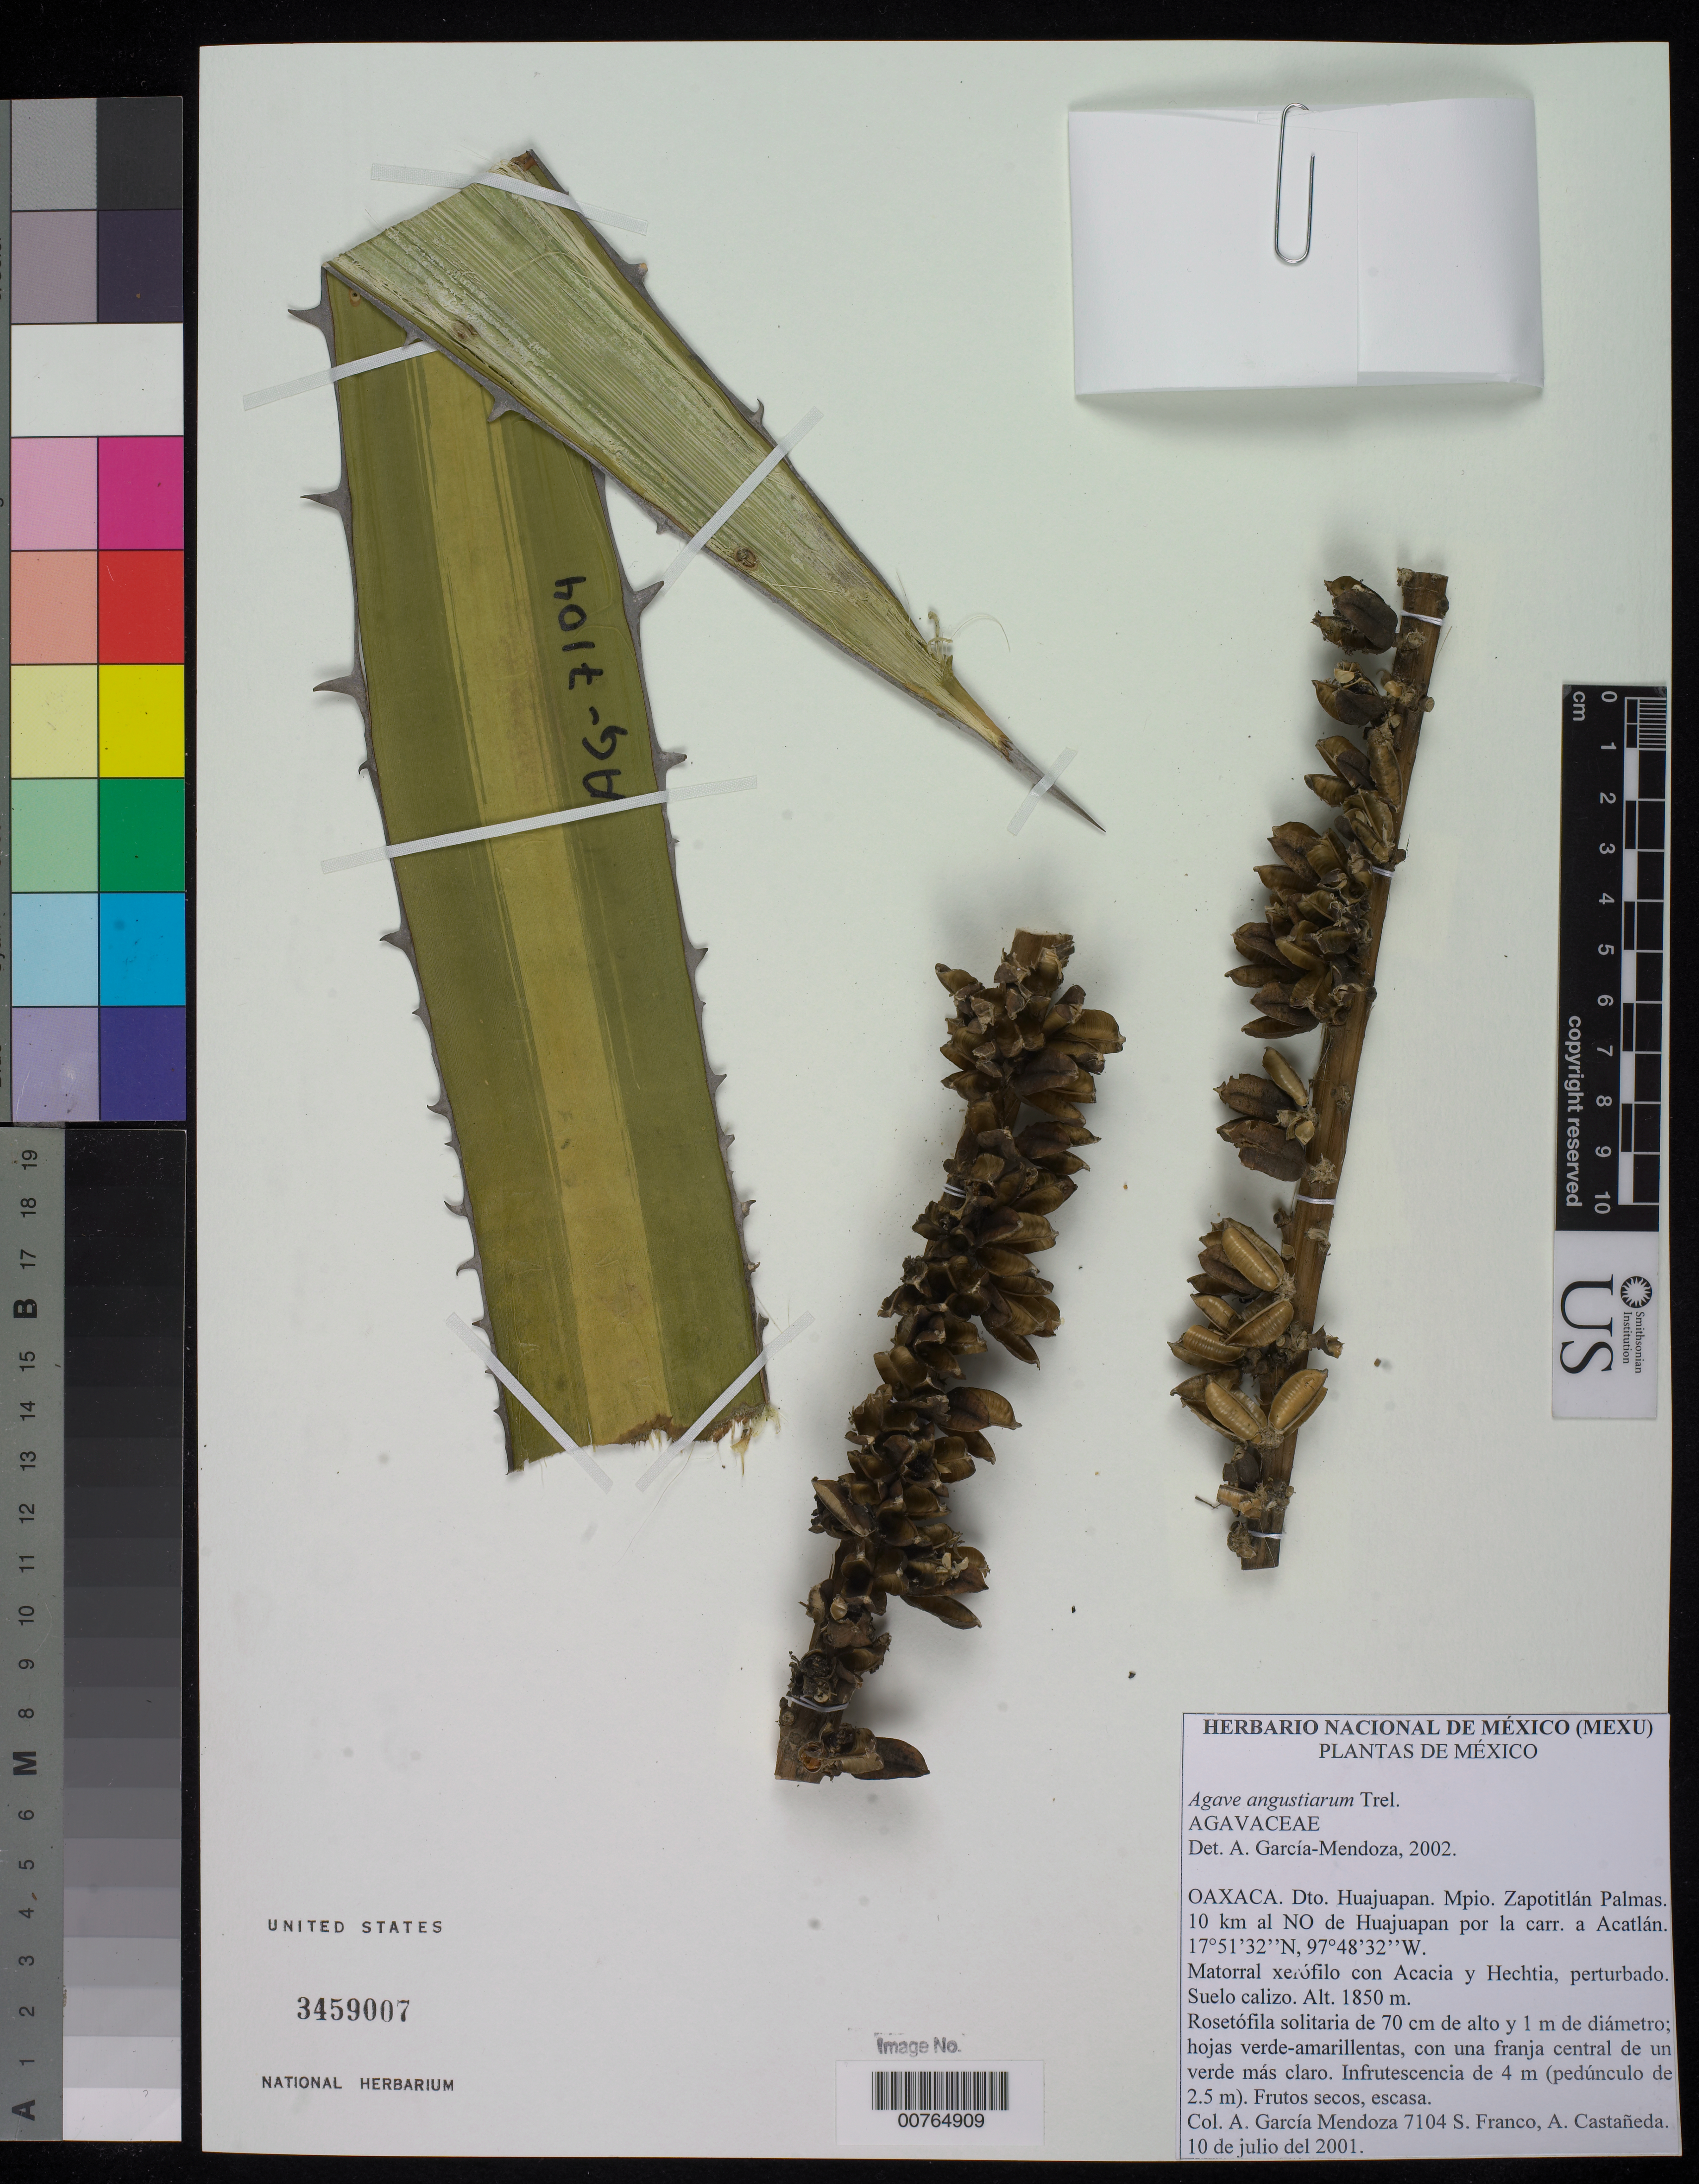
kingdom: Plantae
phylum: Tracheophyta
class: Liliopsida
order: Asparagales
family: Asparagaceae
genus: Agave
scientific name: Agave angustiarum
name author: Trel.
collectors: A. García-Mendoza, S. Franco & A. Castañeda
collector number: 7104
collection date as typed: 10 Jul 2001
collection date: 2001-07-10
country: Mexico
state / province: Oaxaca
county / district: Huajuapan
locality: Zapotitlan Palmas, Acatlan.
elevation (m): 1850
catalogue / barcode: US 3459007